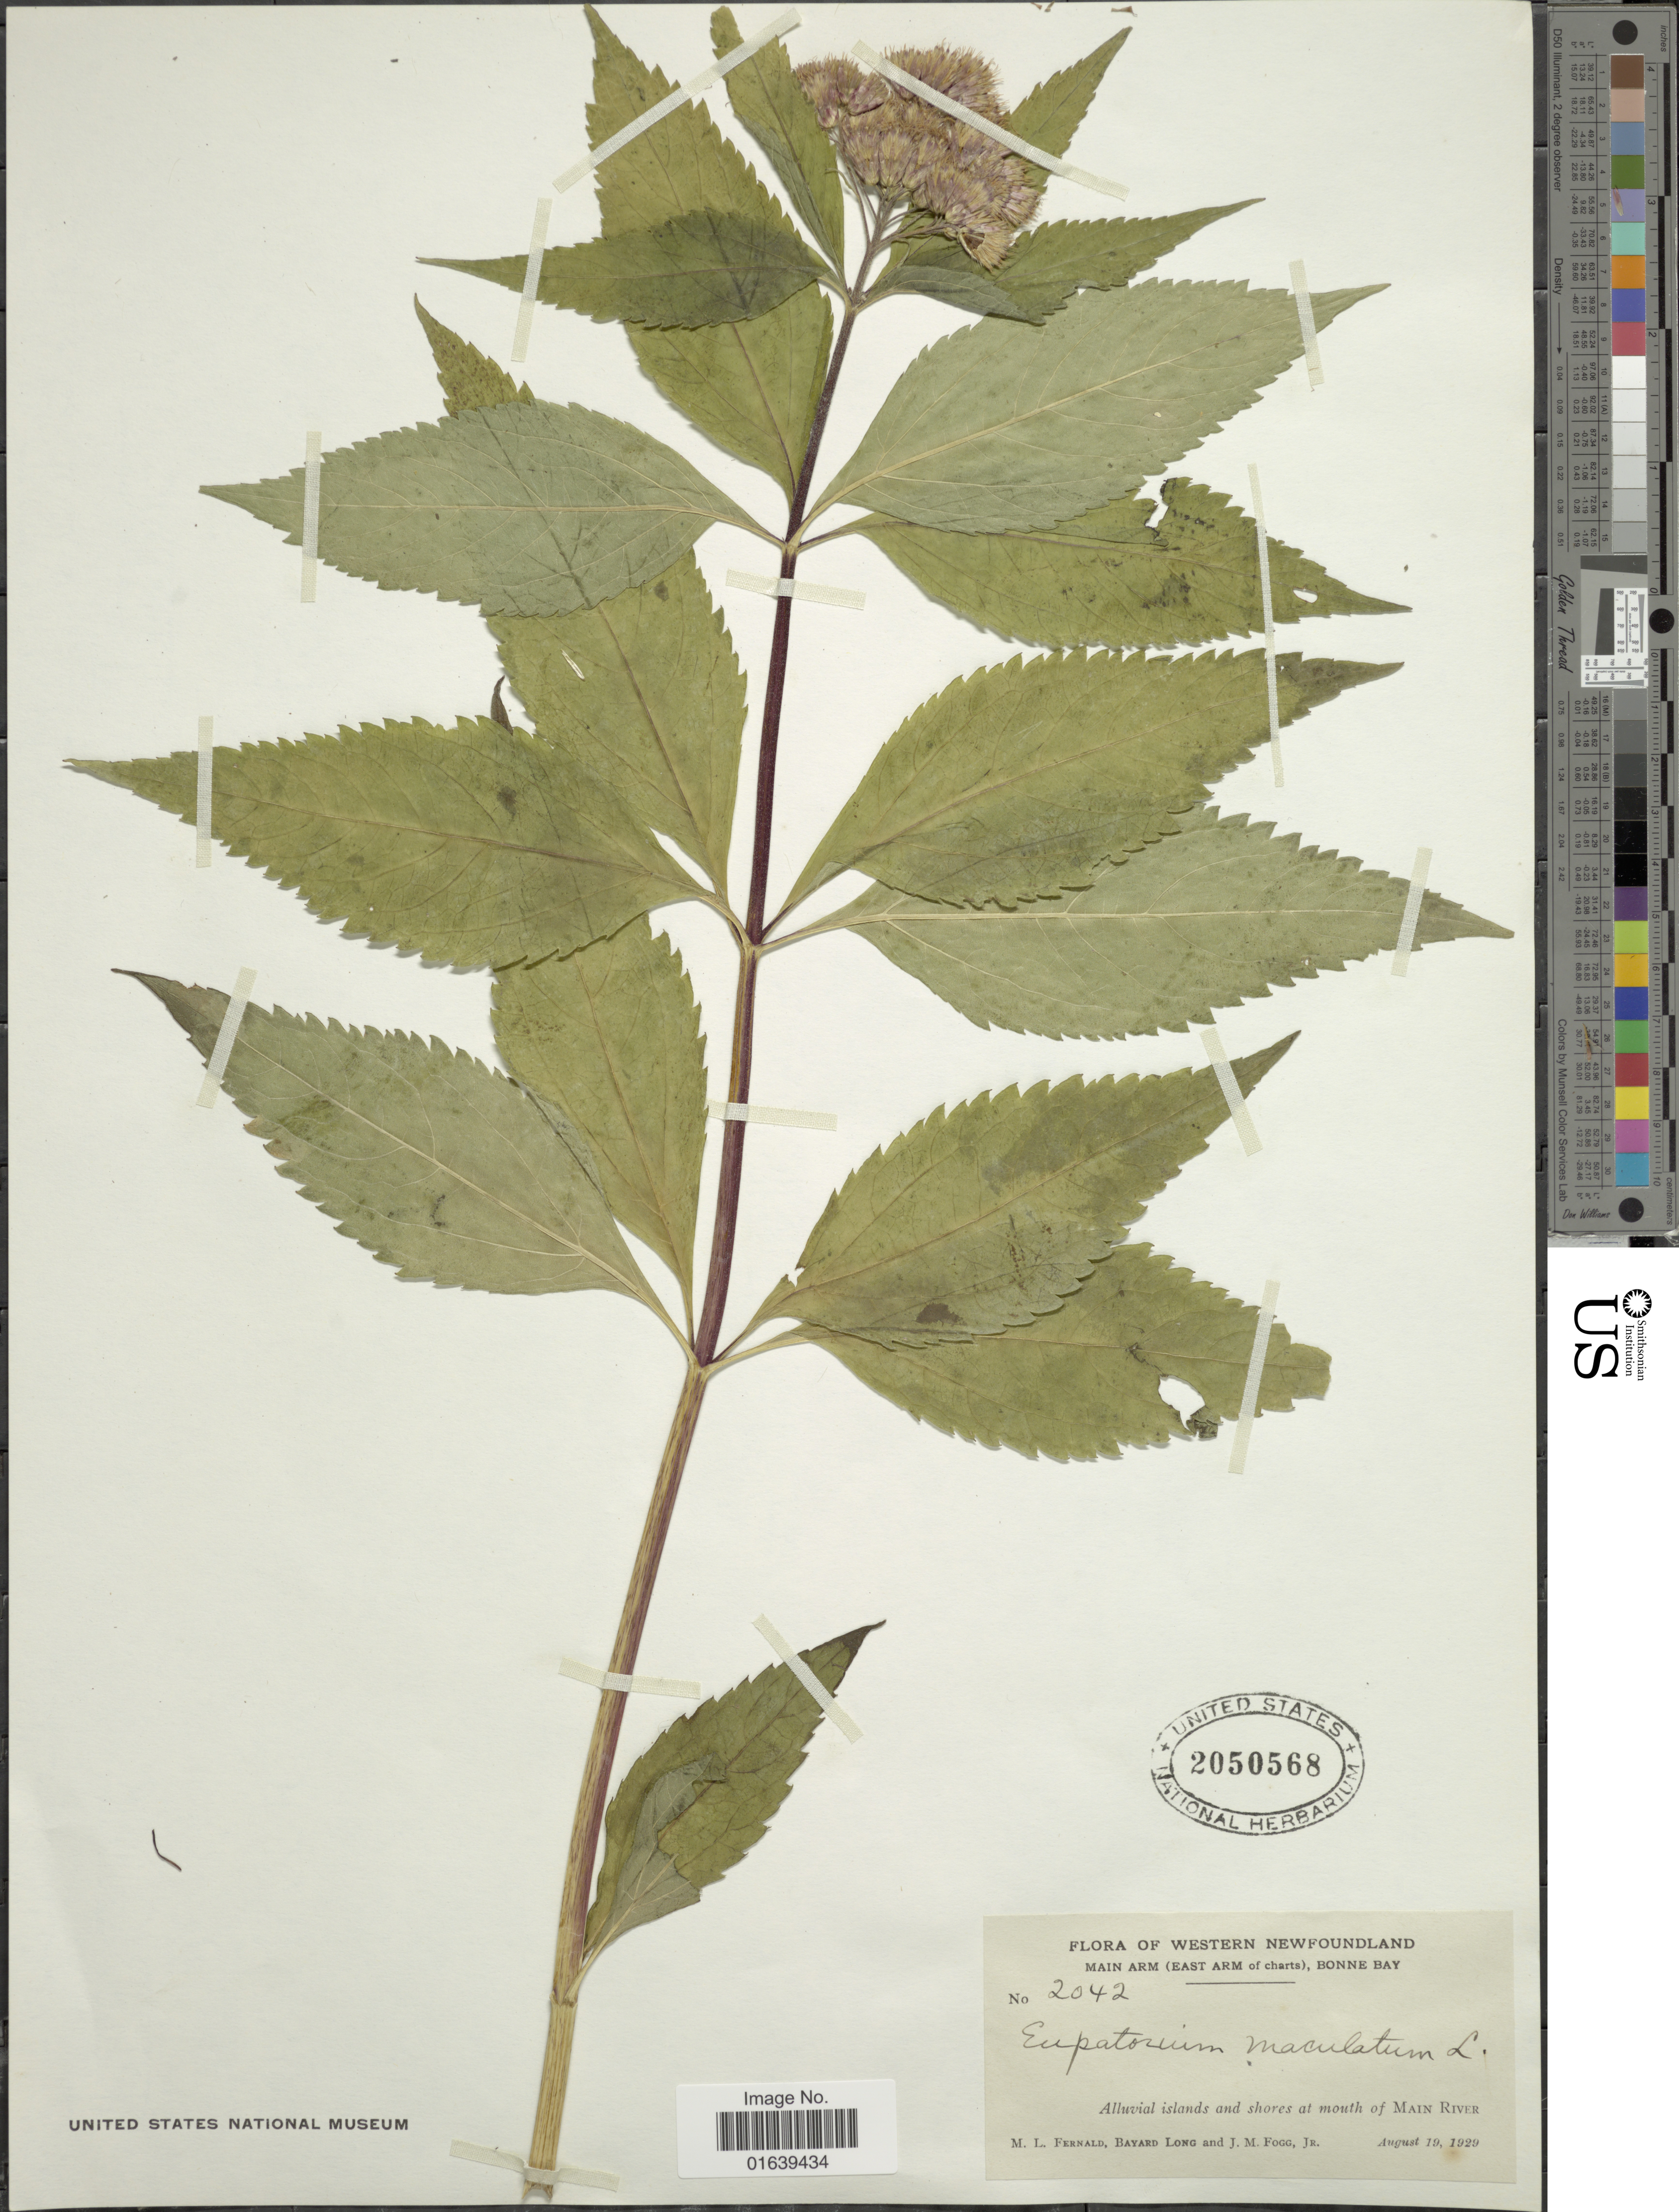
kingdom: Plantae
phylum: Tracheophyta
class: Magnoliopsida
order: Asterales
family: Asteraceae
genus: Eupatorium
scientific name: Eupatorium maculatum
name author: L.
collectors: M. L. Fernald, B. Long & J. Fogg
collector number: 2042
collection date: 1929-08-19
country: Canada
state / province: Newfoundland and Labrador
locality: Western Newfoundland, Main Arm (East Arm of charts), Bonne Bay. Alluvial islands and shores at mouth of Main River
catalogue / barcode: US 2050568